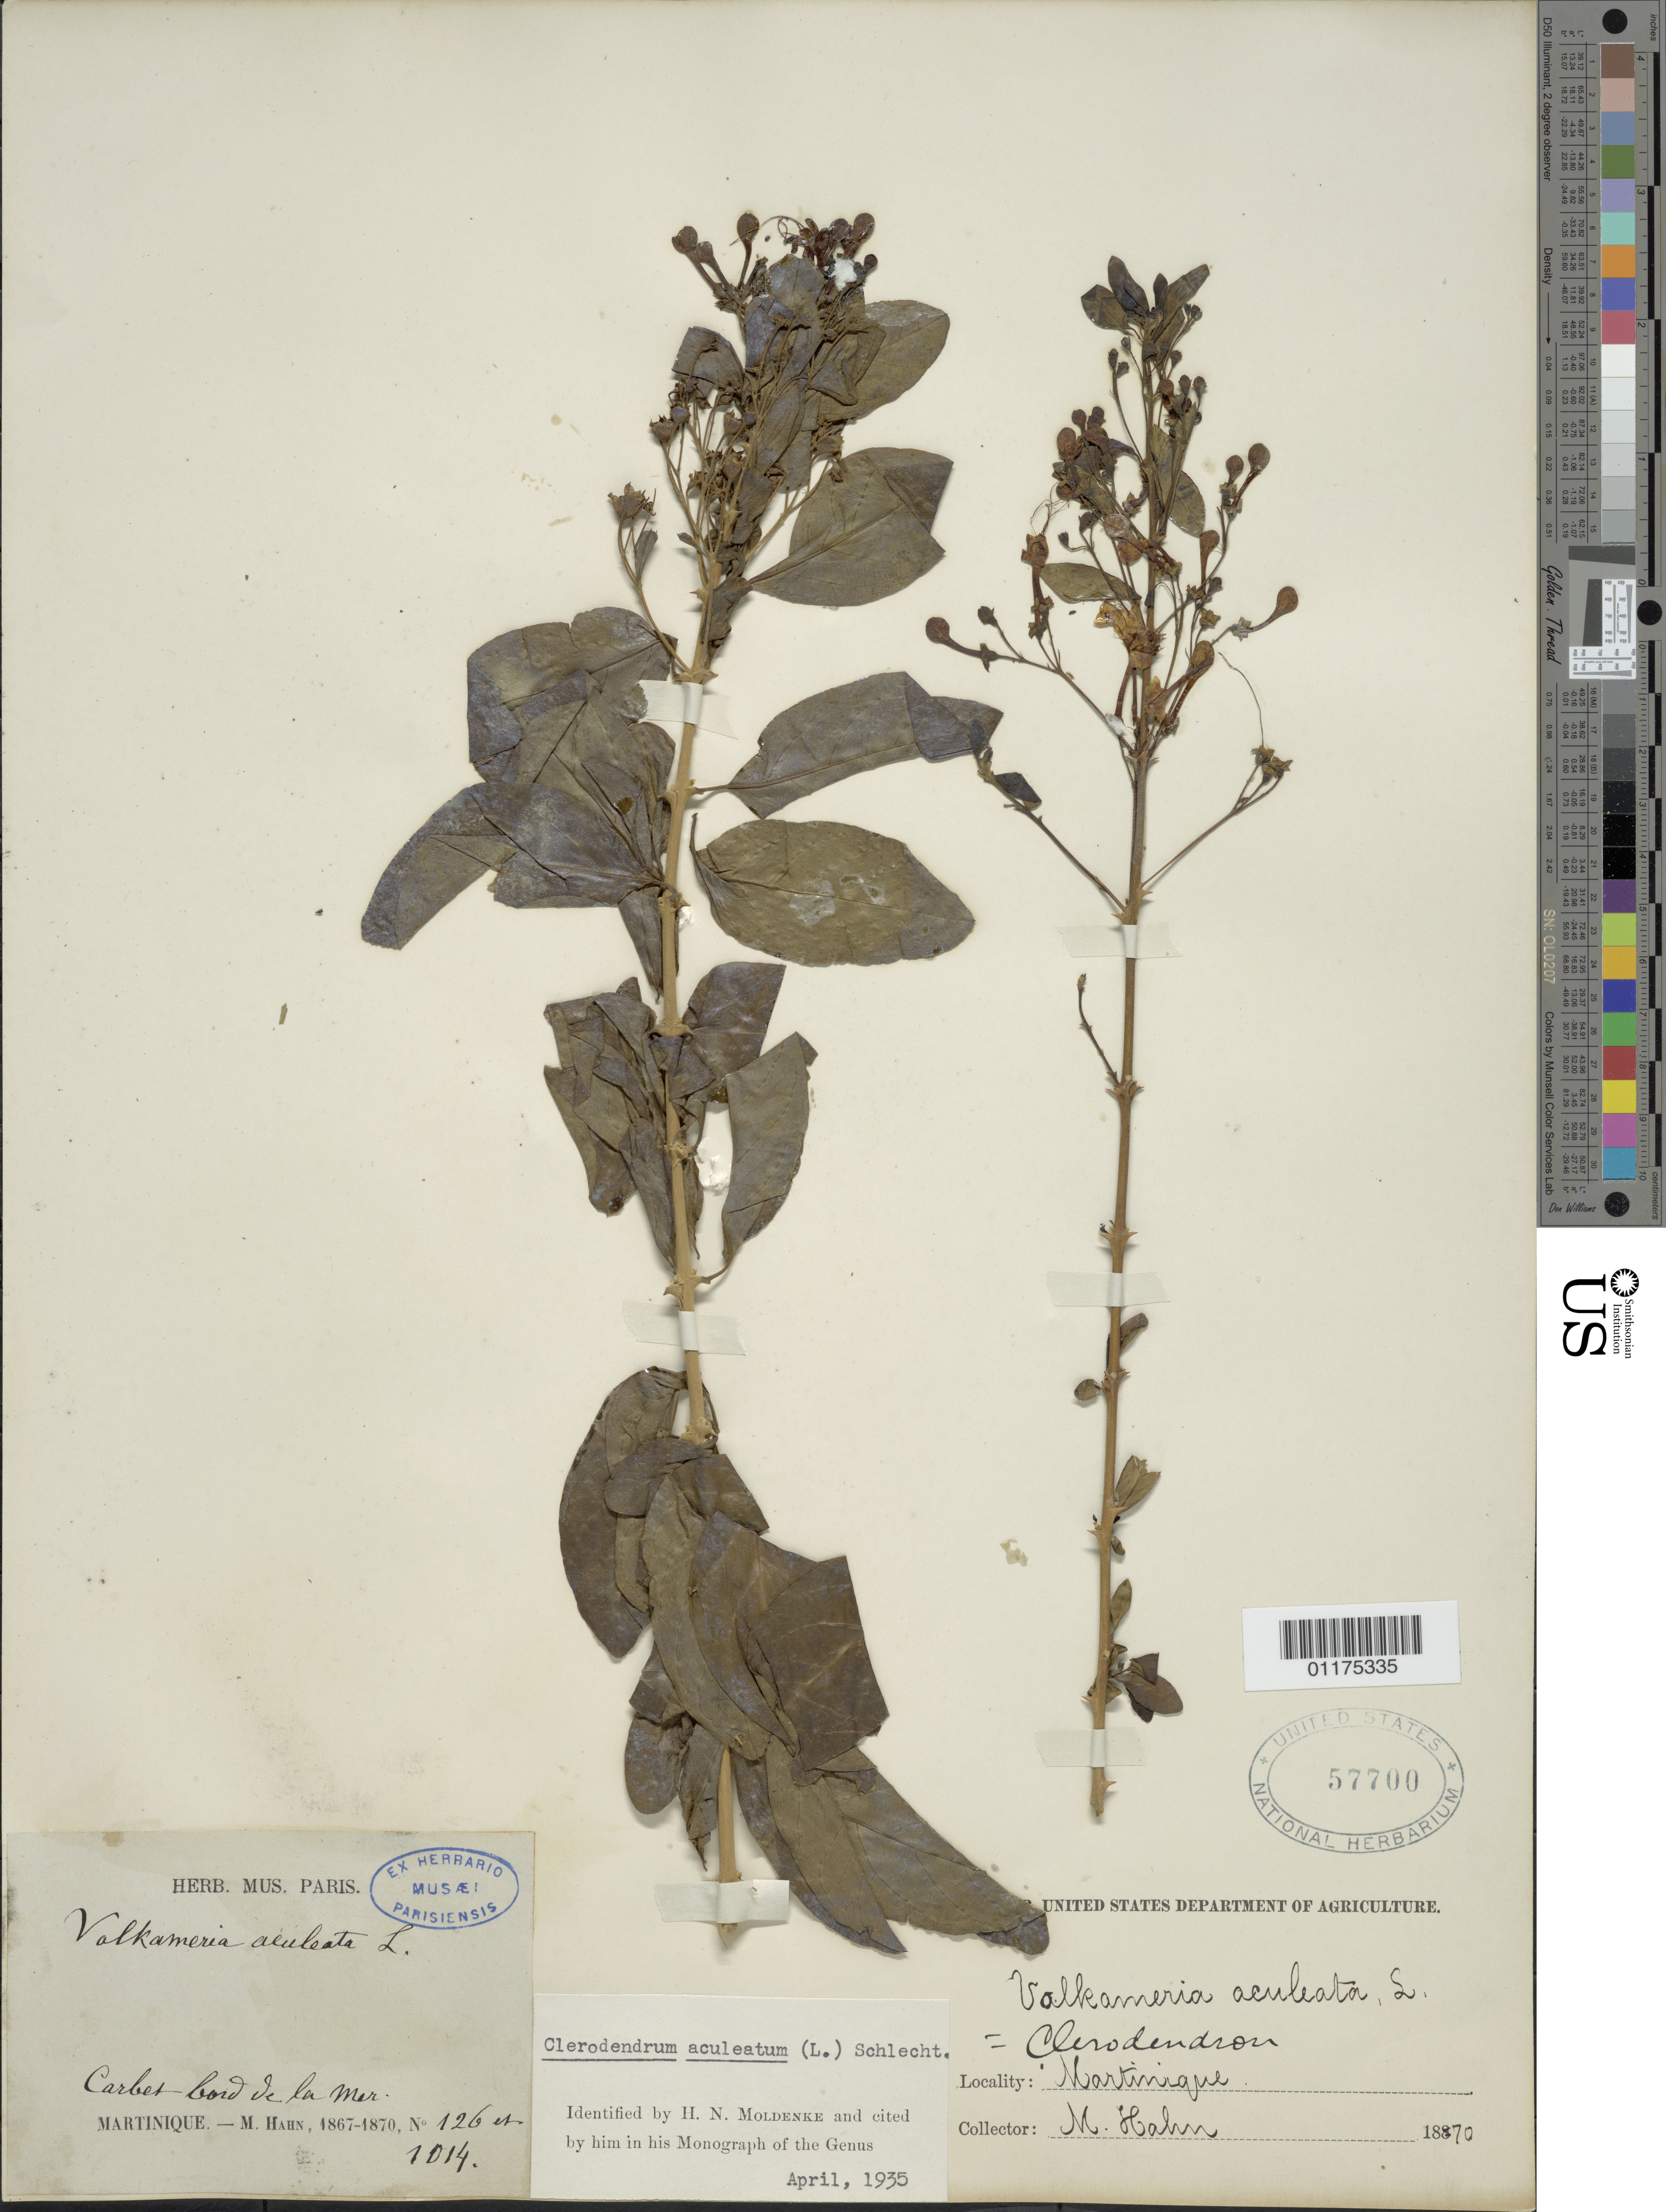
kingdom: Plantae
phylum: Tracheophyta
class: Magnoliopsida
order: Lamiales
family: Lamiaceae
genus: Clerodendrum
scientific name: Clerodendrum aculeatum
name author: (L.) Schltdl.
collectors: M. Hahn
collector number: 1014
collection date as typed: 1867 to 1870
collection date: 1867/1870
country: Martinique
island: Martinique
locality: Carbet Cord de la Mer.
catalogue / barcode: US 57700